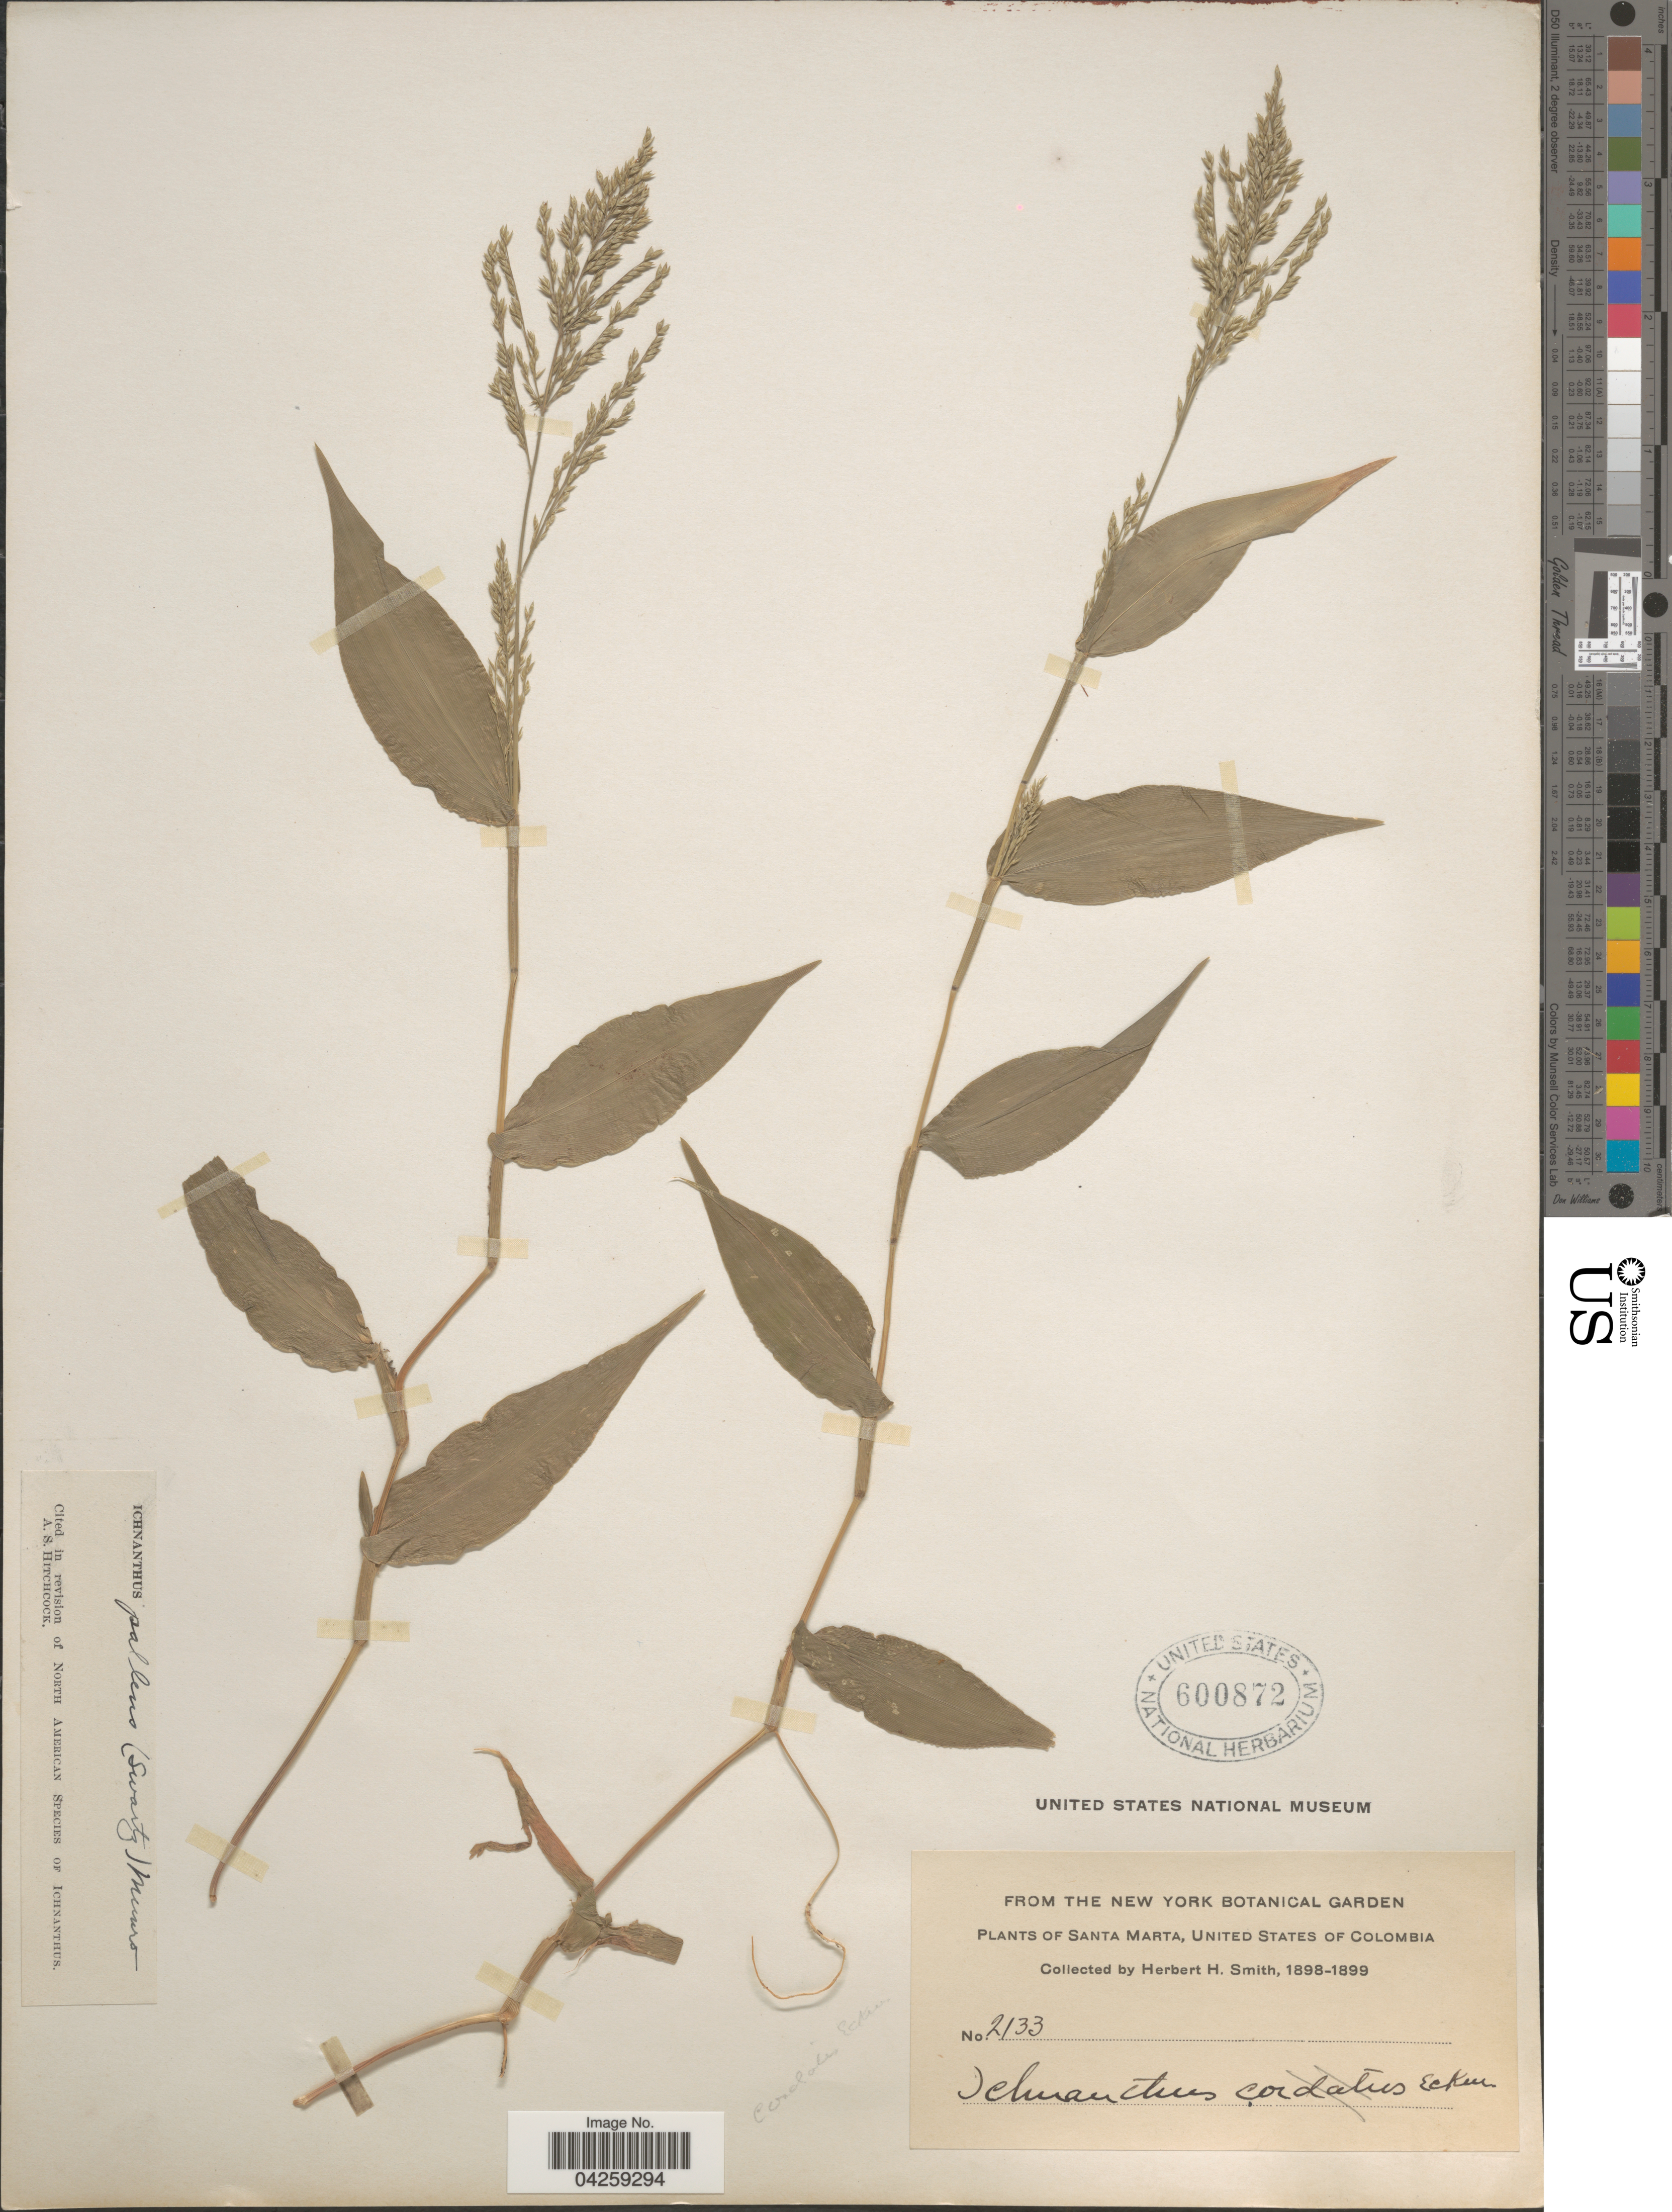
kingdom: Plantae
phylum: Tracheophyta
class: Liliopsida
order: Poales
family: Poaceae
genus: Ichnanthus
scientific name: Ichnanthus pallens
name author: (Sw.) Munro ex Benth.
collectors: Herbert H. Smith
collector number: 2133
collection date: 1898/1901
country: Colombia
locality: Santa Marta, United States of Colombia.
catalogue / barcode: US 600872